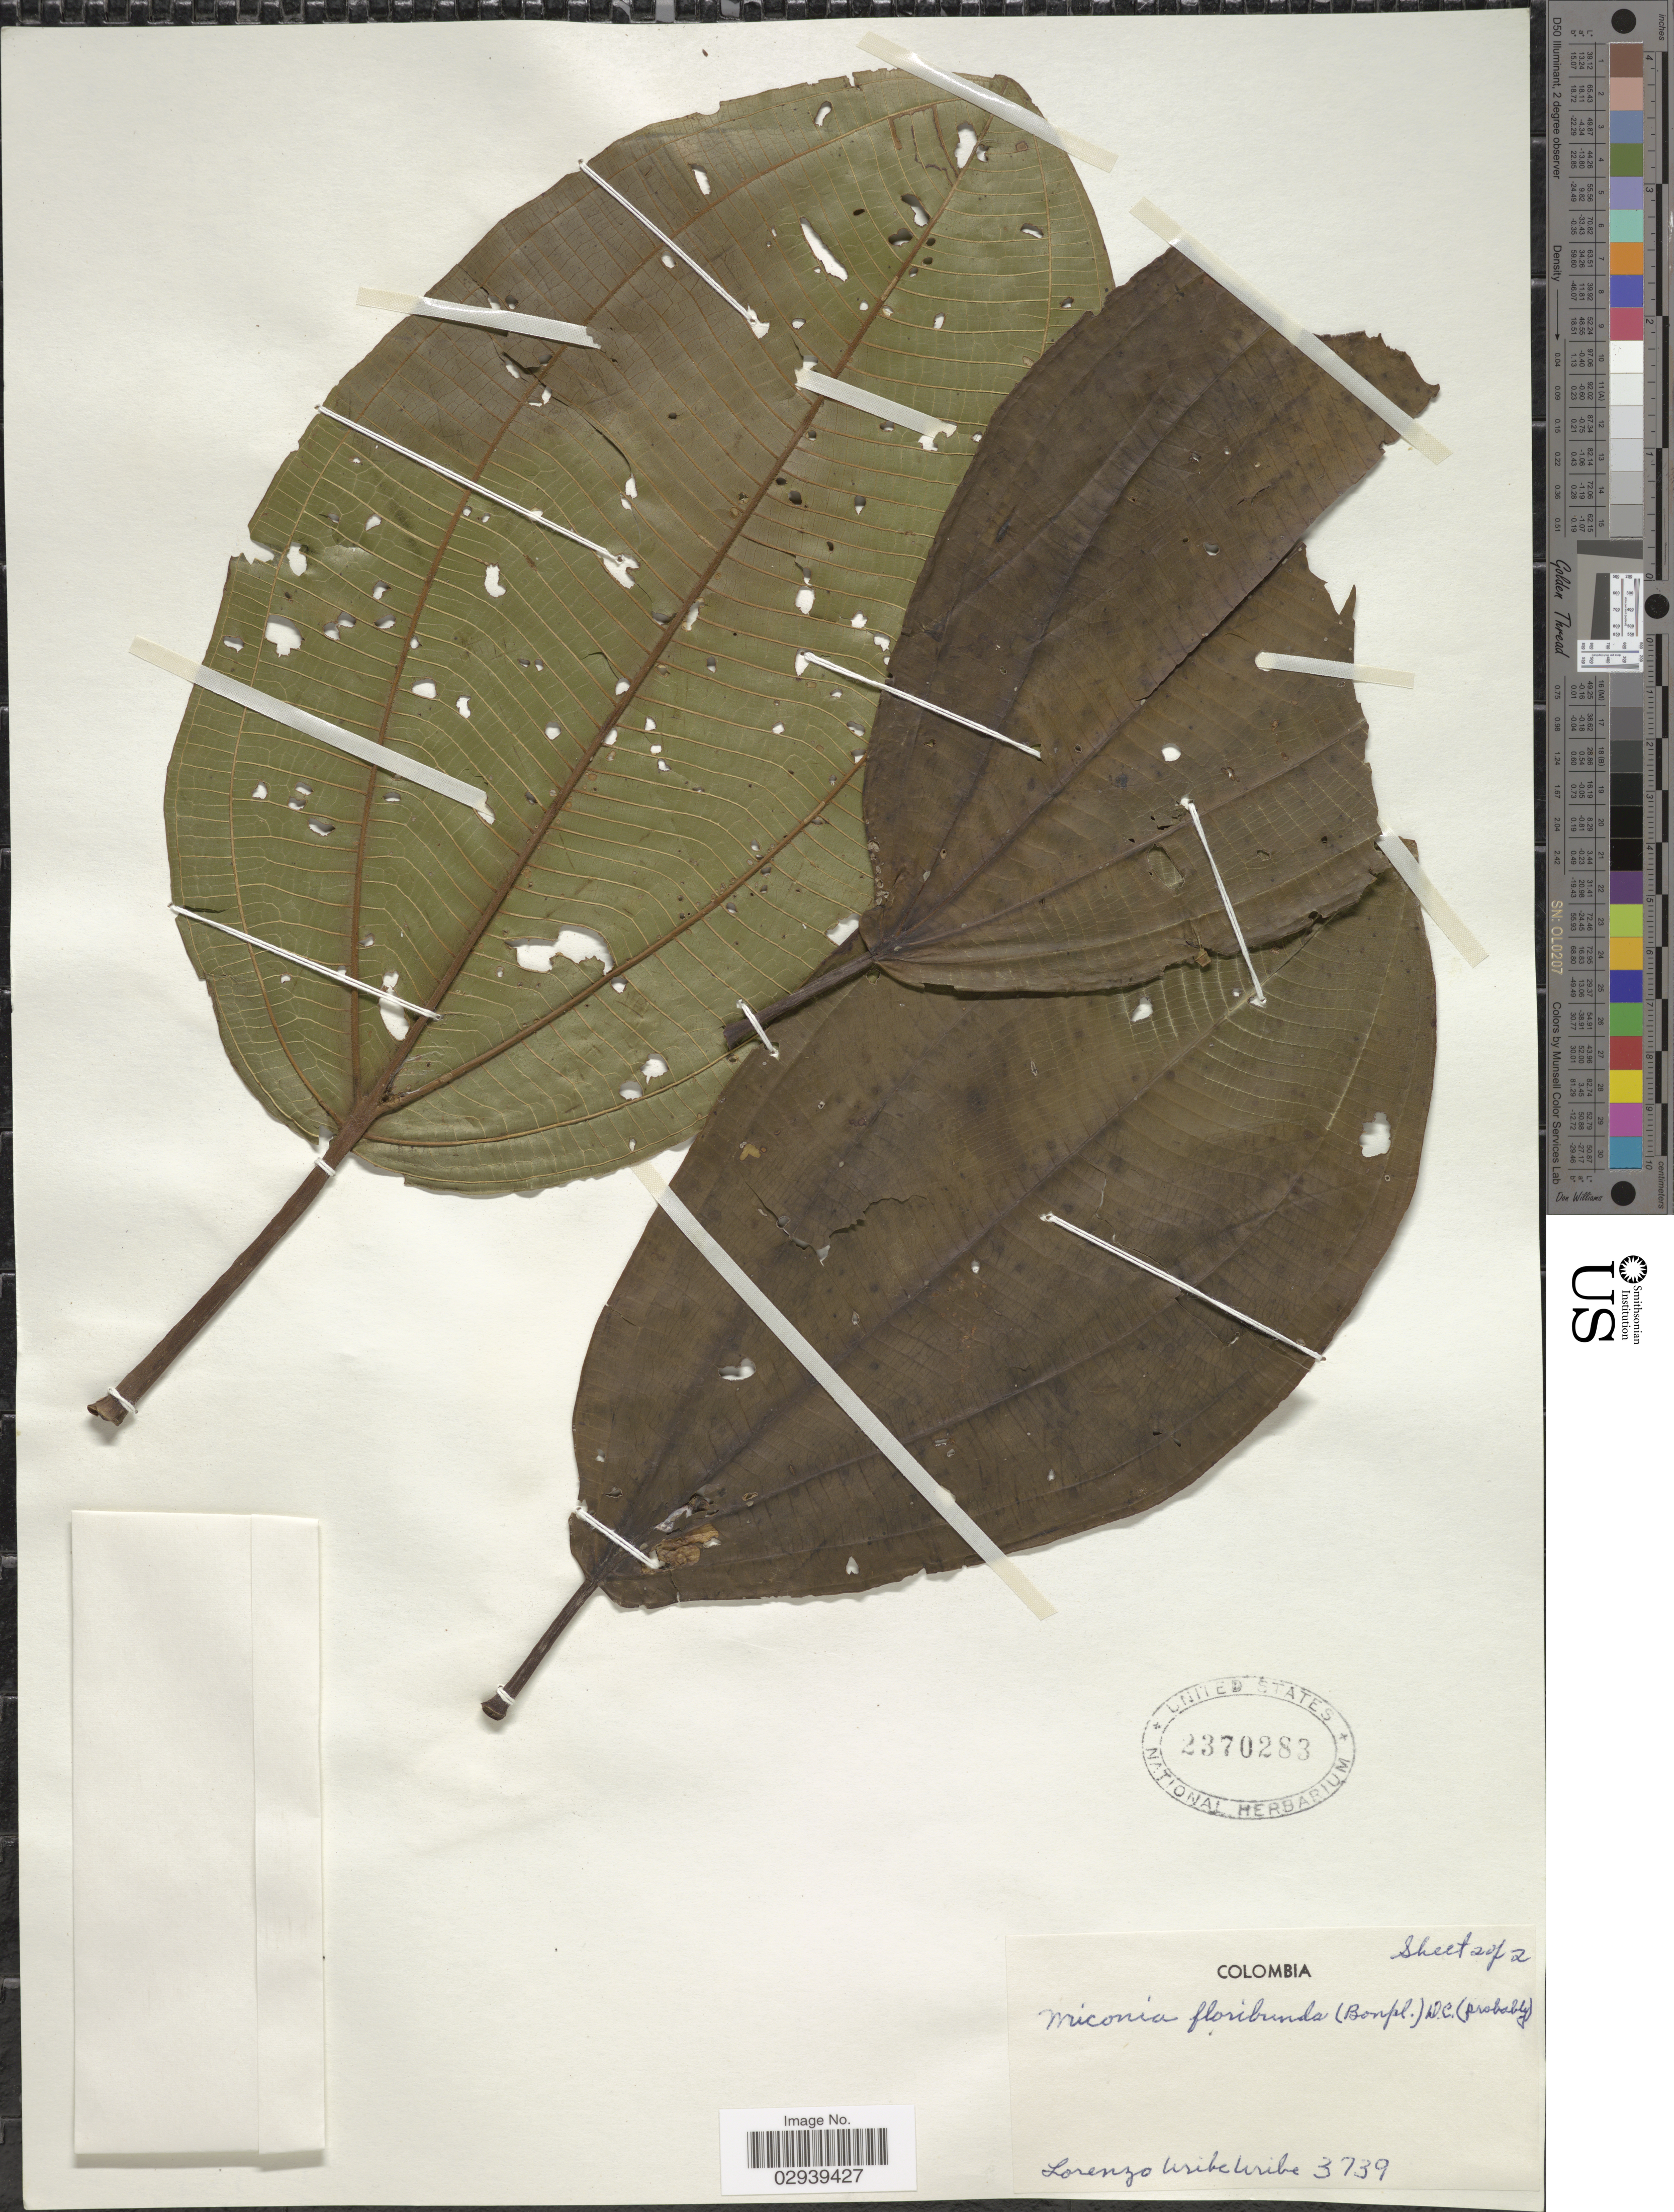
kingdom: Plantae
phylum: Tracheophyta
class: Magnoliopsida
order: Myrtales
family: Melastomataceae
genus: Miconia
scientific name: Miconia floribunda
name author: (Bonpl.) DC.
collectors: L. Uribe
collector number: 3739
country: Colombia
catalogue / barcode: US 2370283